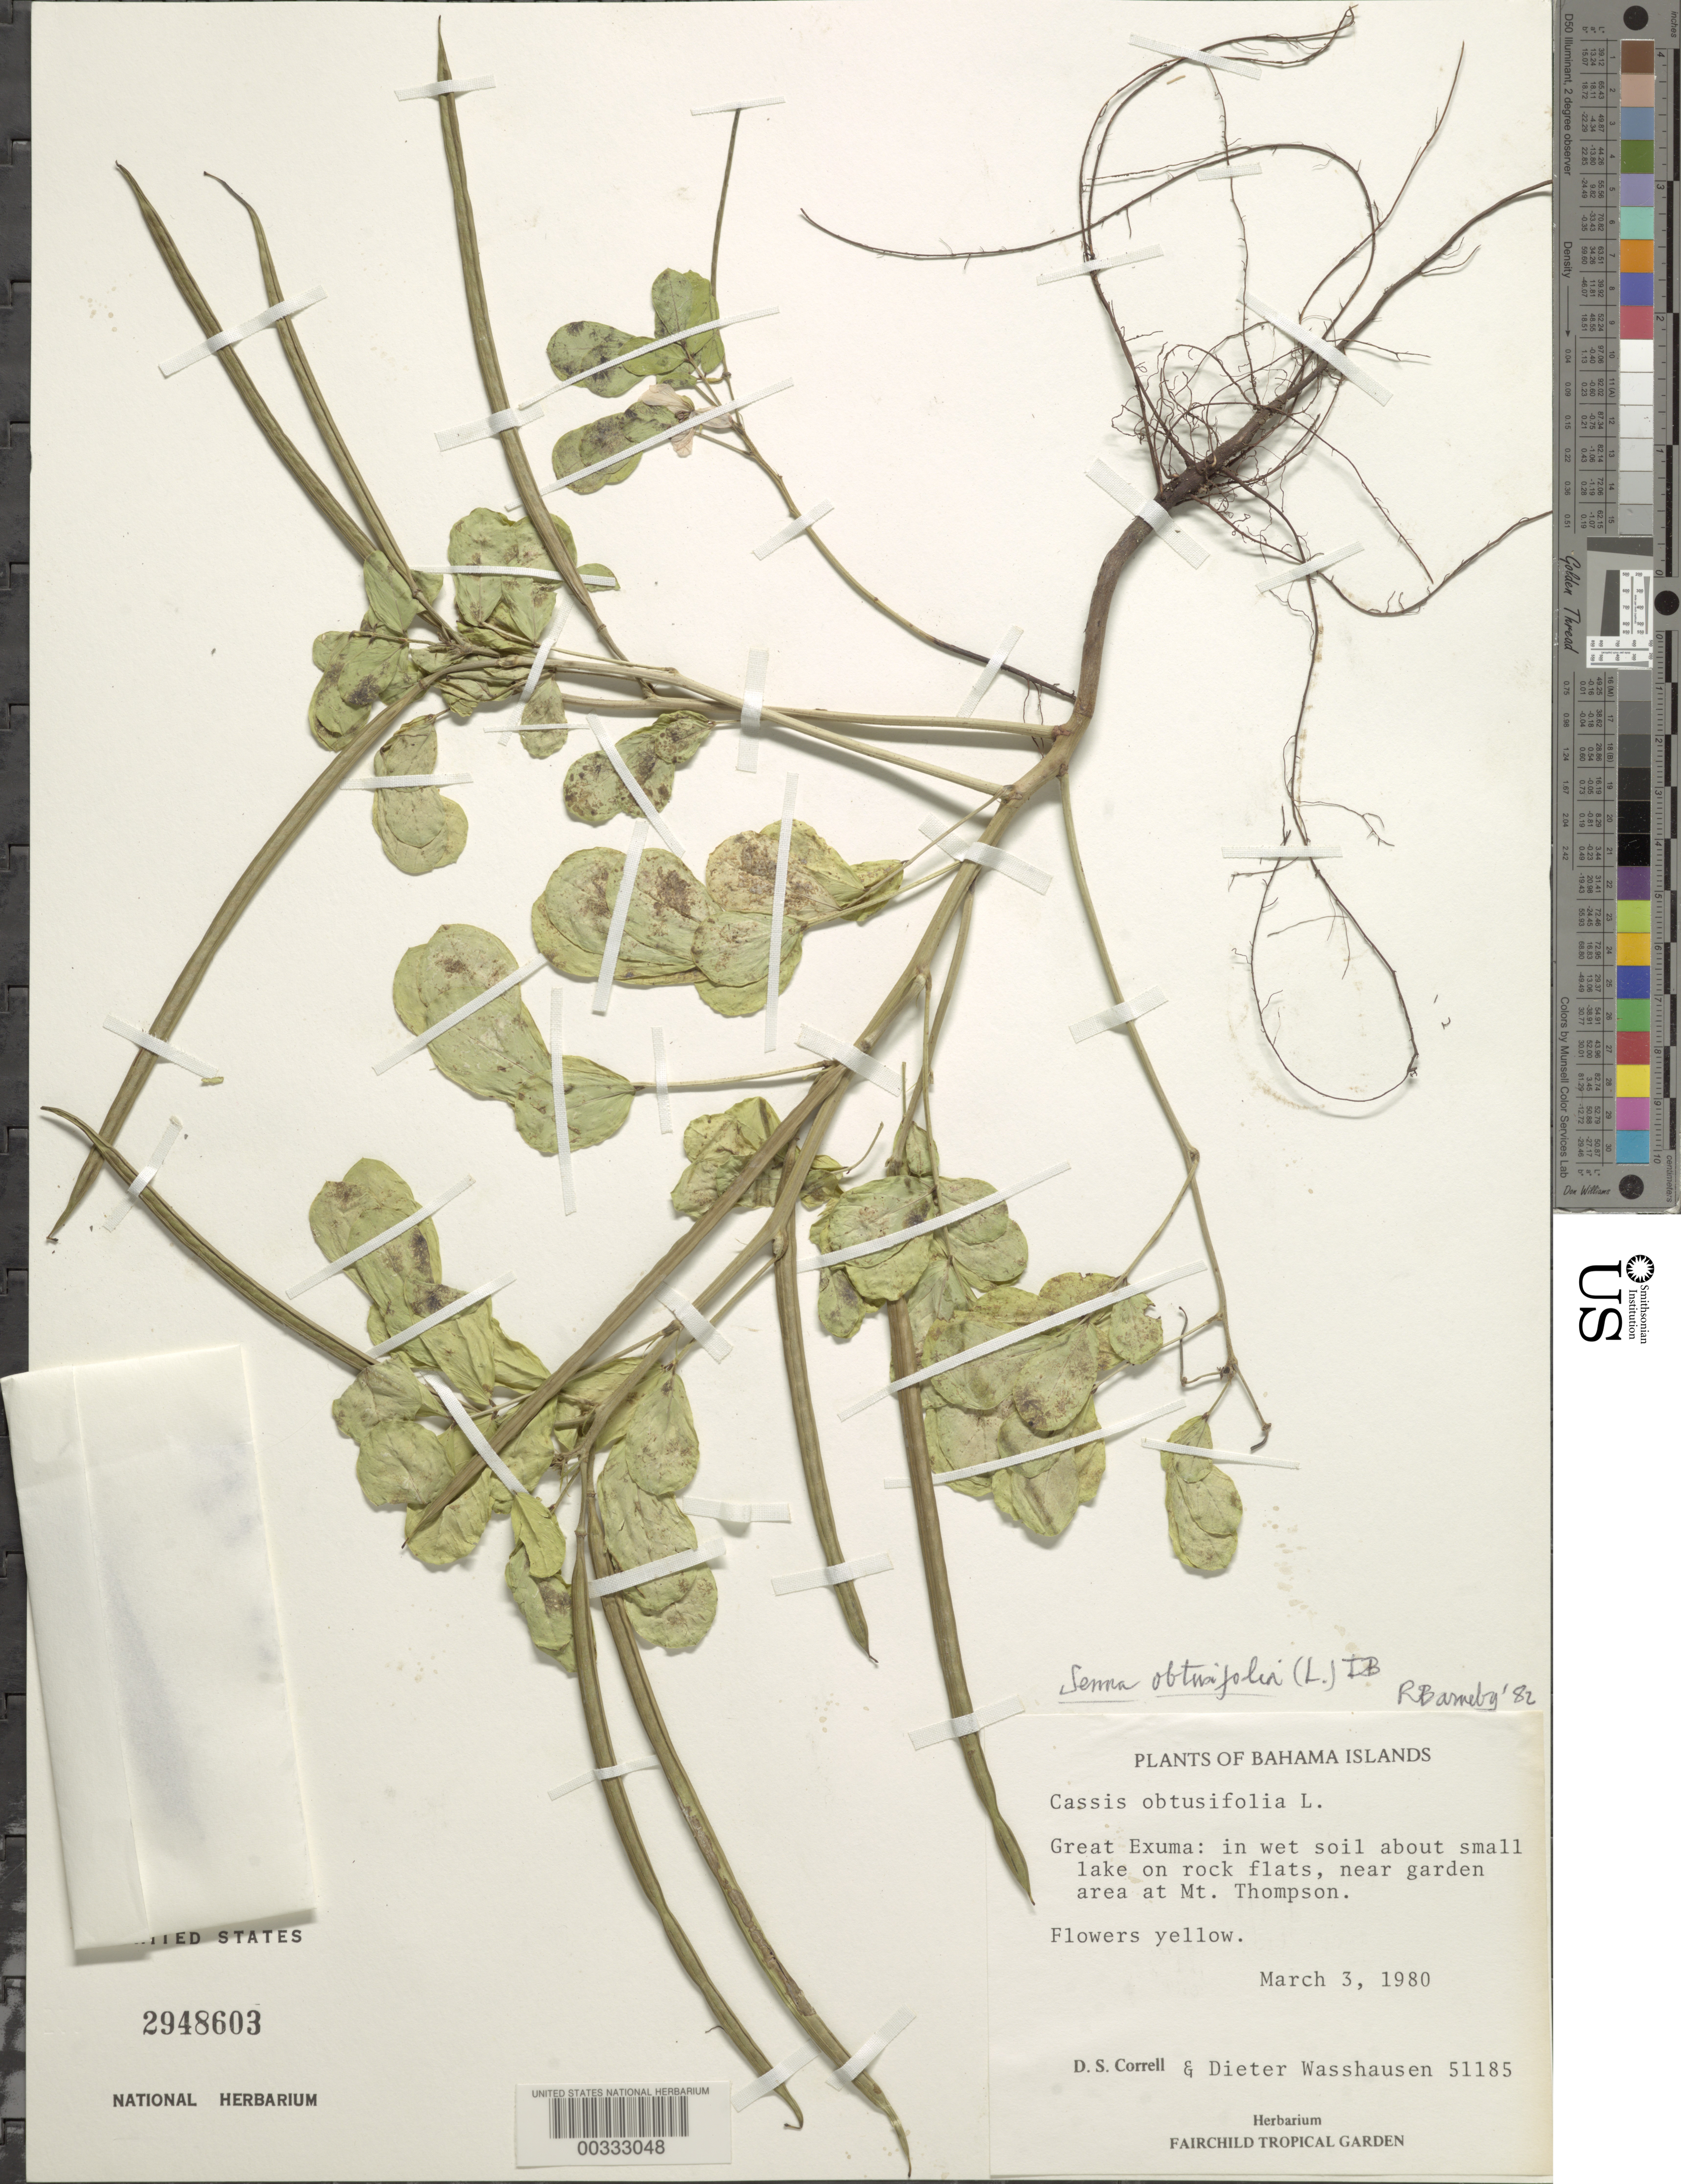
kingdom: Plantae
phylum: Tracheophyta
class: Magnoliopsida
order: Fabales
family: Fabaceae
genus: Senna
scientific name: Senna obtusifolia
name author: (L.) H.S. Irwin & Barneby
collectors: D. S. Correll & D. C. Wasshausen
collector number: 51185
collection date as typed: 03 Mar 1980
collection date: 1980-03-03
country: Bahamas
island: Great Exuma Island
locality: Near garden area at mt. thompson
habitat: In wet soil about small lake on rock flats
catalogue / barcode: US 2948603